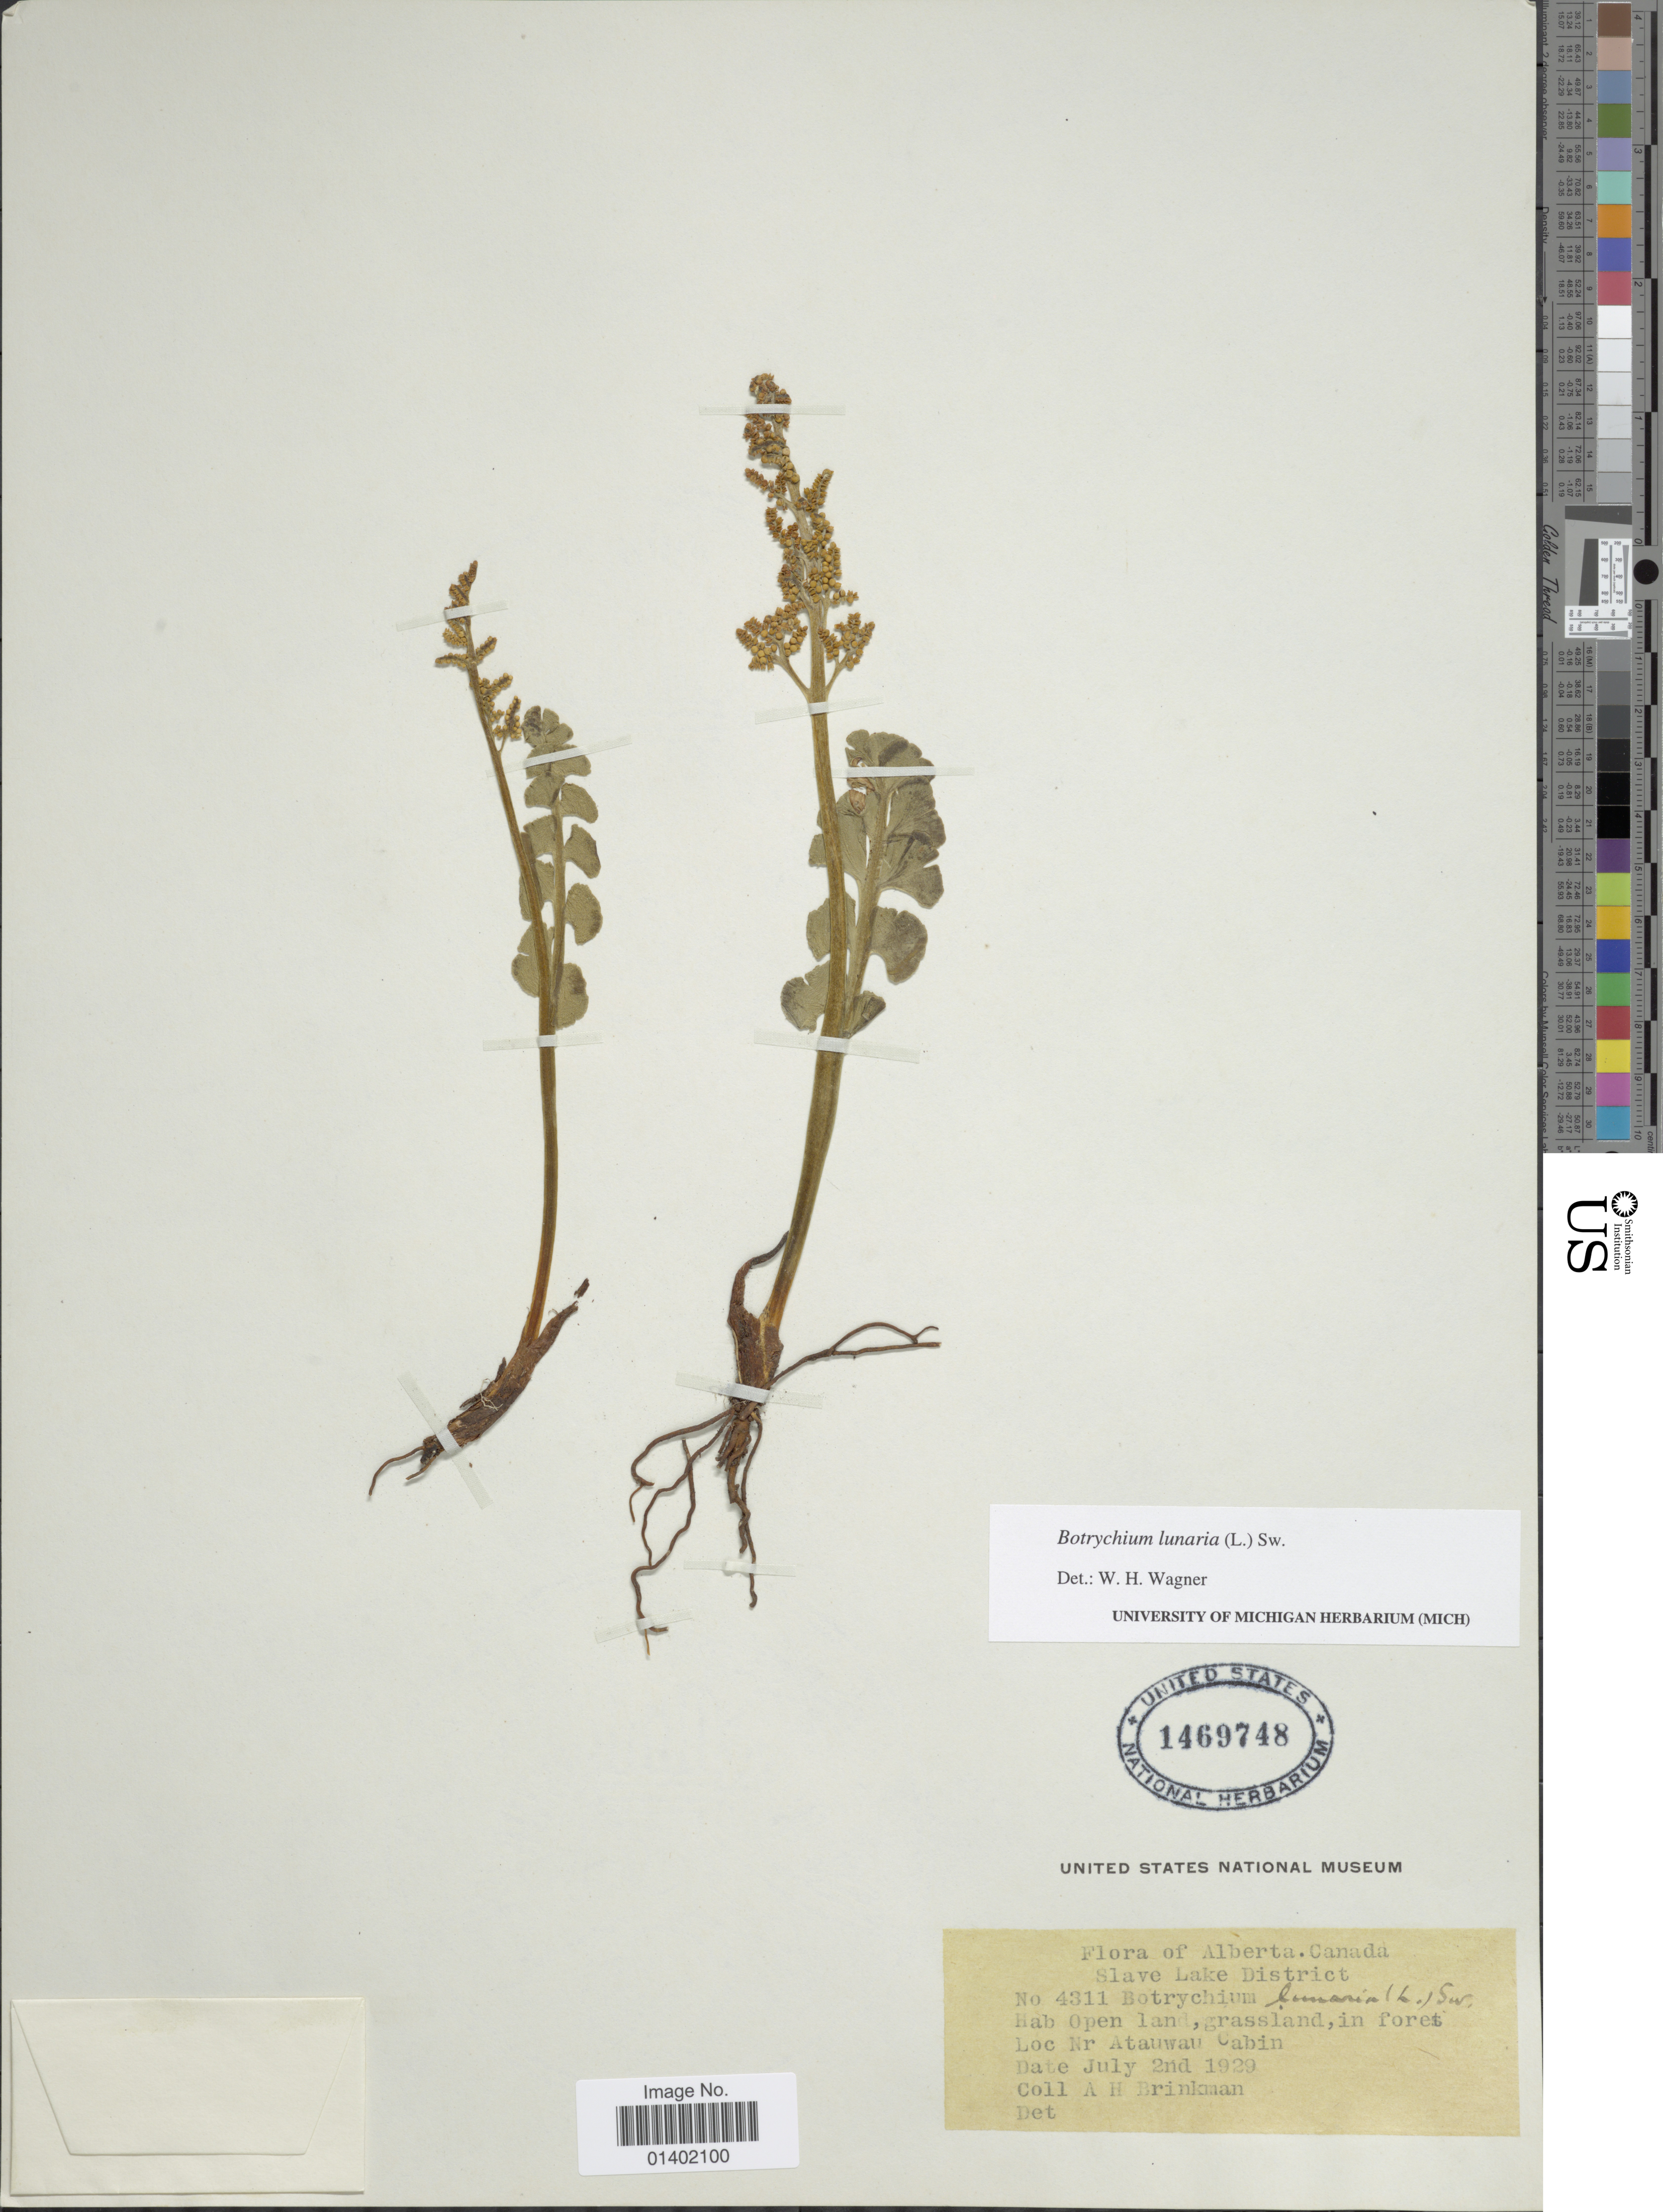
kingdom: Plantae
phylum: Tracheophyta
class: Polypodiopsida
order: Ophioglossales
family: Ophioglossaceae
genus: Botrychium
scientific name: Botrychium lunaria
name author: (L.) Sw.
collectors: A. Brinkman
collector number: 4311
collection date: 1929-07-02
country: Canada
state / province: Alberta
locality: Flora of Alberta. Canada, Slave Lake Distrcit. Nr. Atauwau Cabin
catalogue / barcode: US 1469748